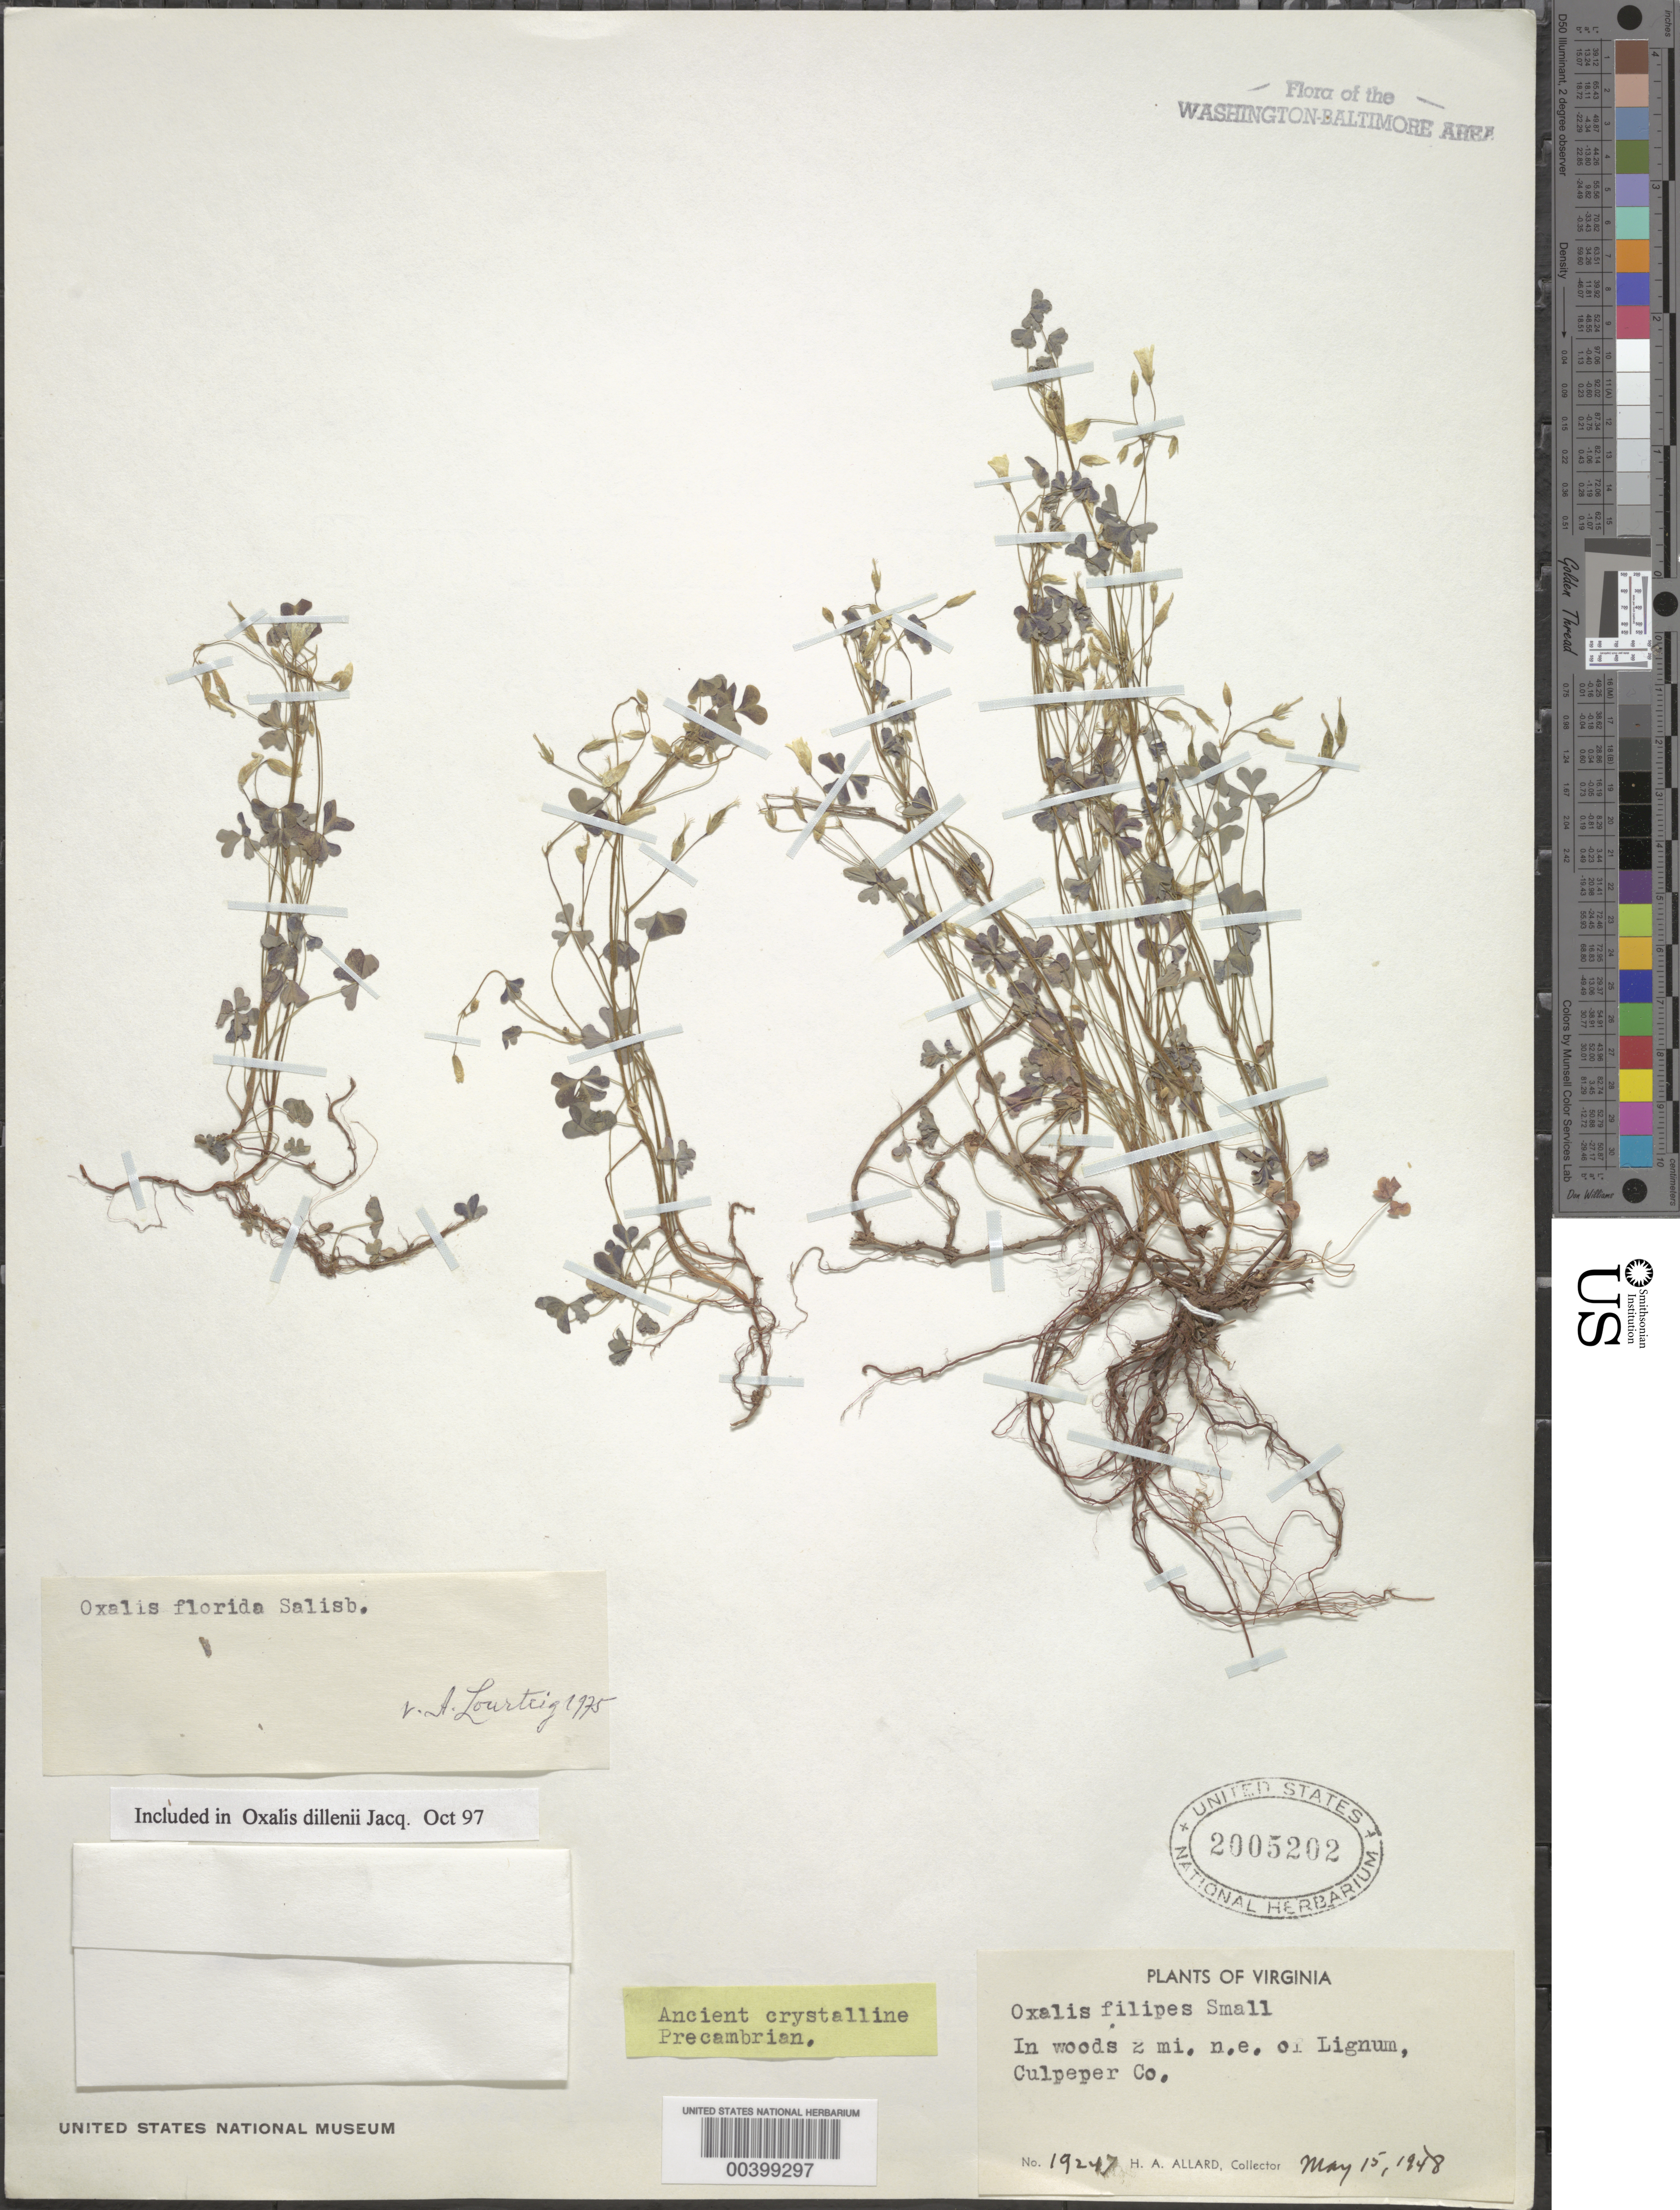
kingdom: Plantae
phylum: Tracheophyta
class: Magnoliopsida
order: Oxalidales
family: Oxalidaceae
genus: Oxalis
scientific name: Oxalis dillenii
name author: Jacq.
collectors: H. A. Allard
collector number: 19247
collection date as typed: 15 May 1948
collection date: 1948-05-15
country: United States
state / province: Virginia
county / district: Culpeper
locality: Northeast of Lignum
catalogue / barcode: US 2005202